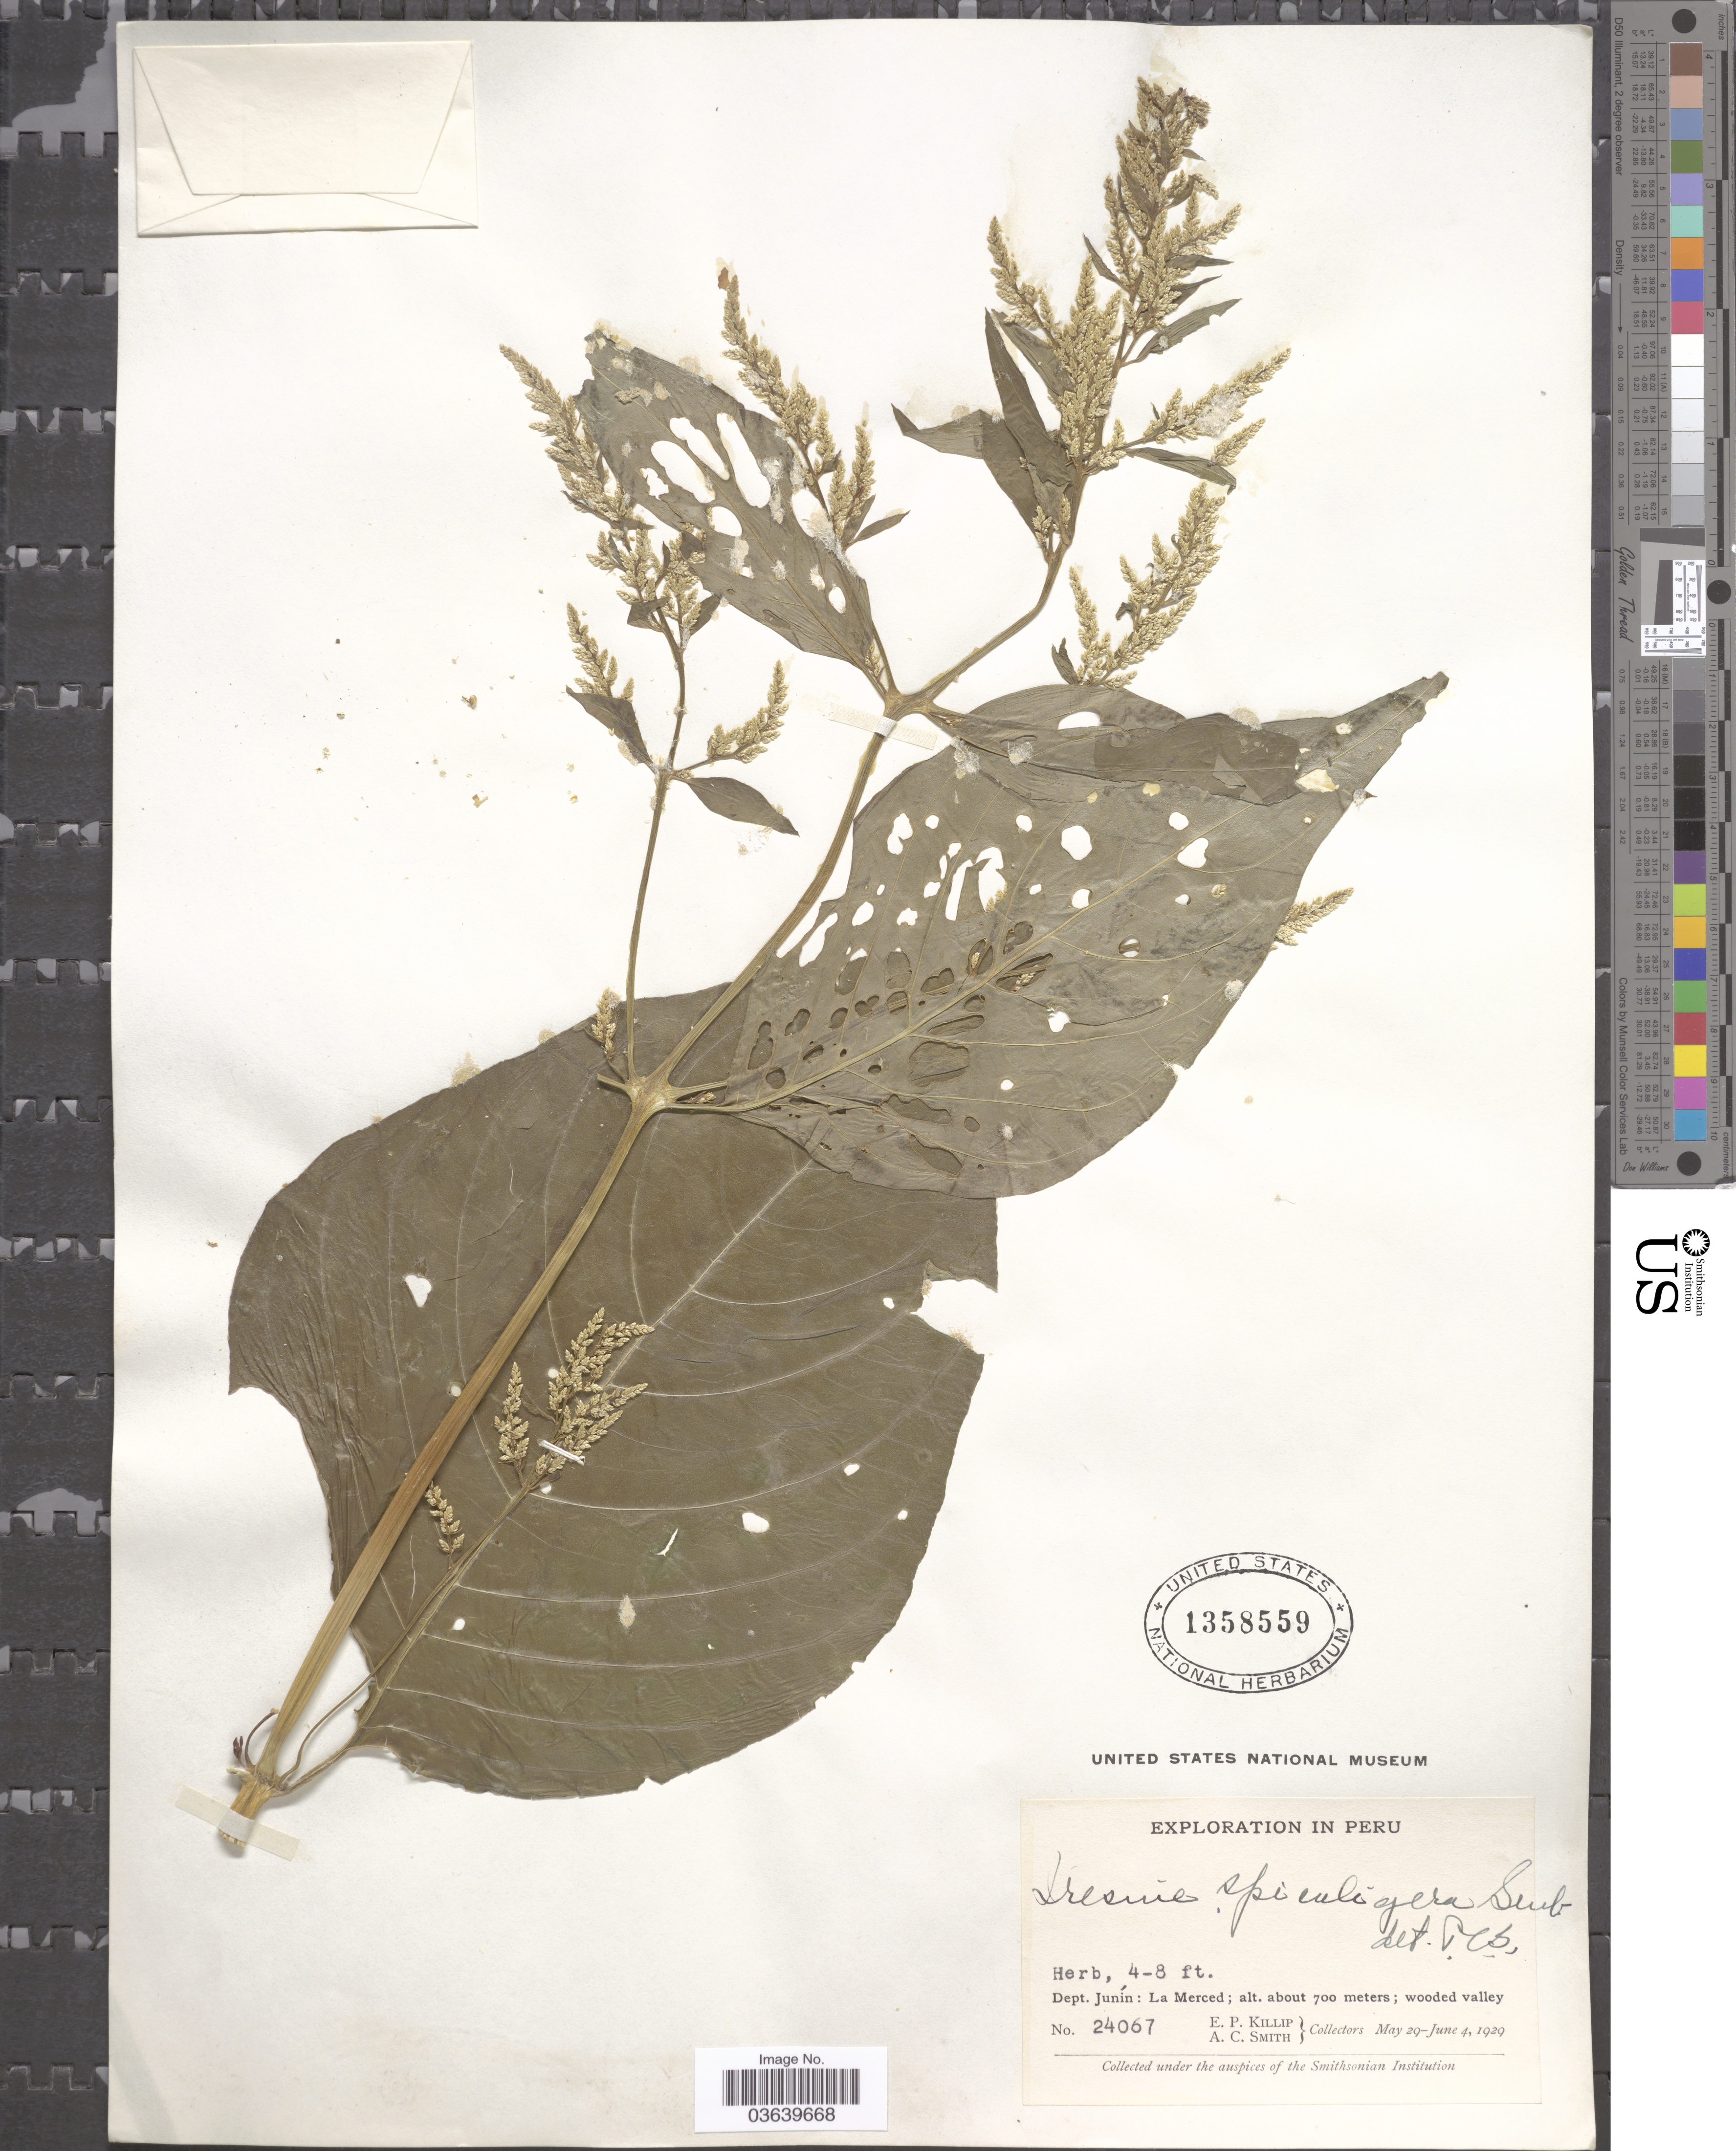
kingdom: Plantae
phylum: Tracheophyta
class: Magnoliopsida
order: Caryophyllales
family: Amaranthaceae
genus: Iresine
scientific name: Iresine spiculigera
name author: Seub.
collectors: E. P. Killip & A. C. Smith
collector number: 24067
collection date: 1929-05-29/1929-06-04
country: Peru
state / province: Junín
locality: Dept. Junín: La Merced.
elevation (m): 700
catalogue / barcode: US 1358559